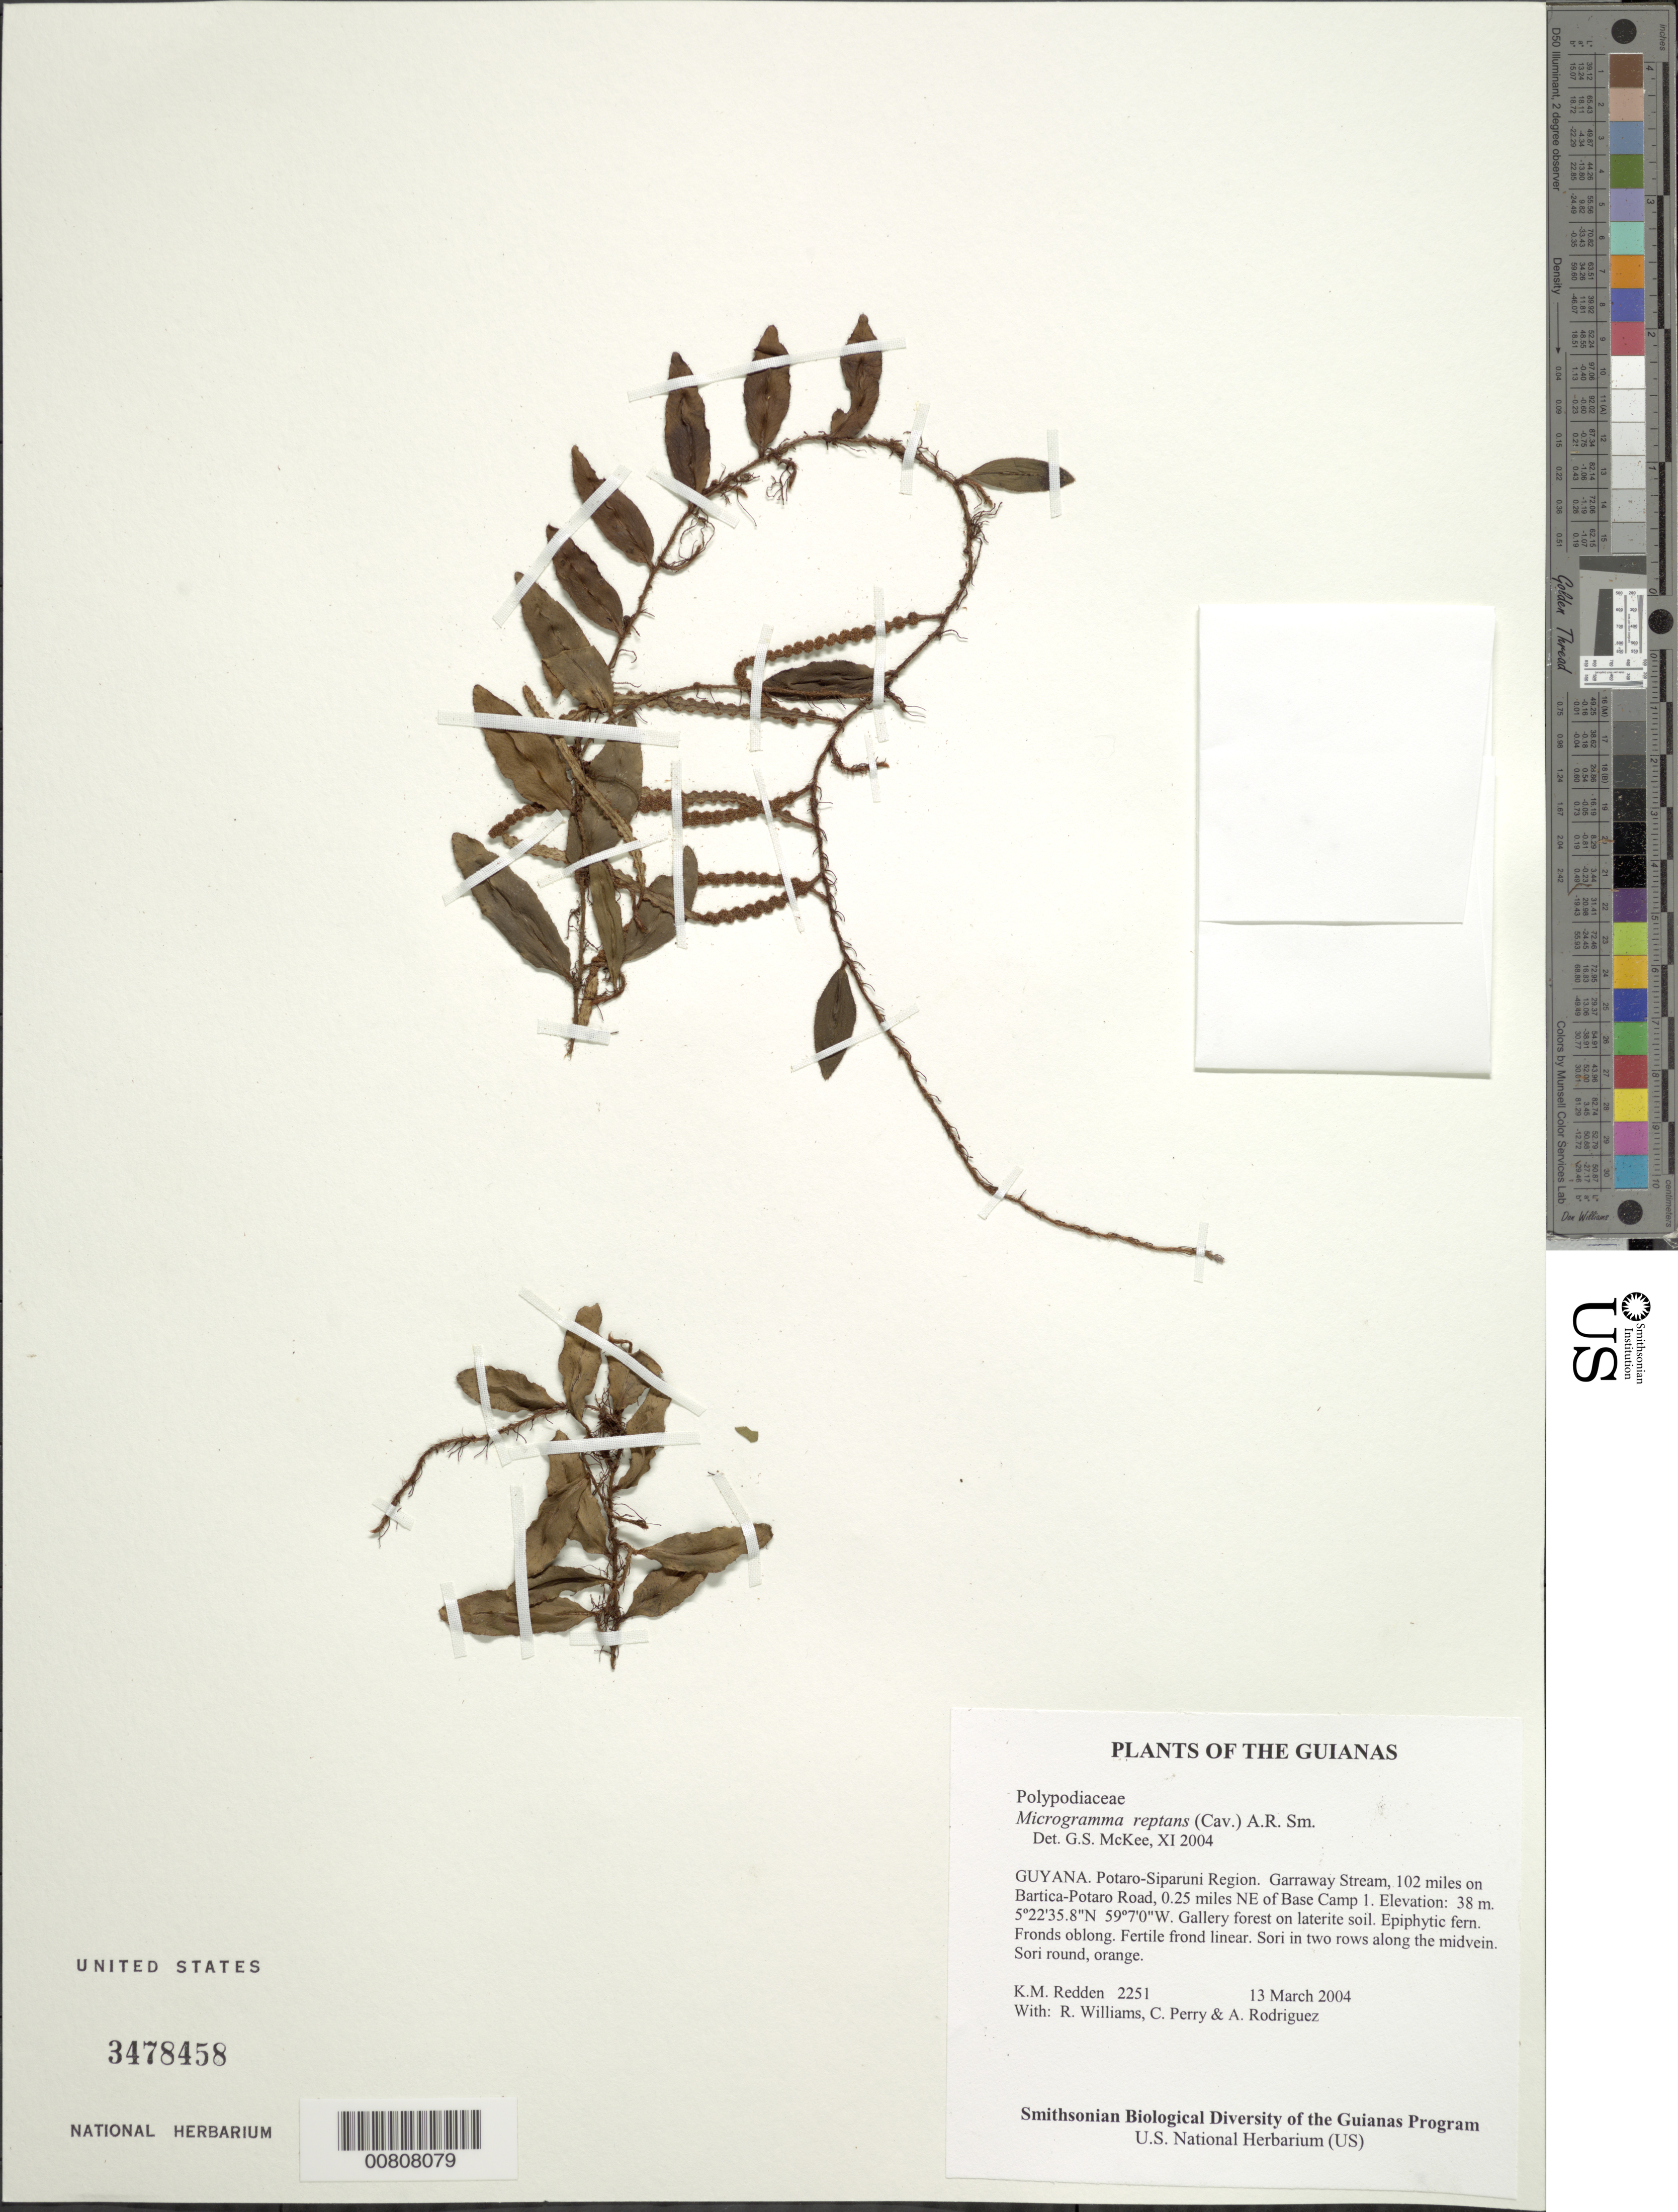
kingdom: Plantae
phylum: Tracheophyta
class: Polypodiopsida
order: Polypodiales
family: Polypodiaceae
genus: Microgramma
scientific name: Microgramma reptans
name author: (Cav.) A.R. Sm.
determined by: McKee, G. S., (US), NMNH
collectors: K. M. Redden, R. Williams, C. Perry & A. Rodriguez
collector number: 2251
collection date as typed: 13 March 2004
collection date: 2004-03-13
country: Guyana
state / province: Potaro-Siparuni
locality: Garraway Stream, 102 miles on Bartica-Potaro Road, 0.25 miles NE of Base Camp 1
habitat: Gallery forest on laterite soil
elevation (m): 38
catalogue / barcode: US 3478458